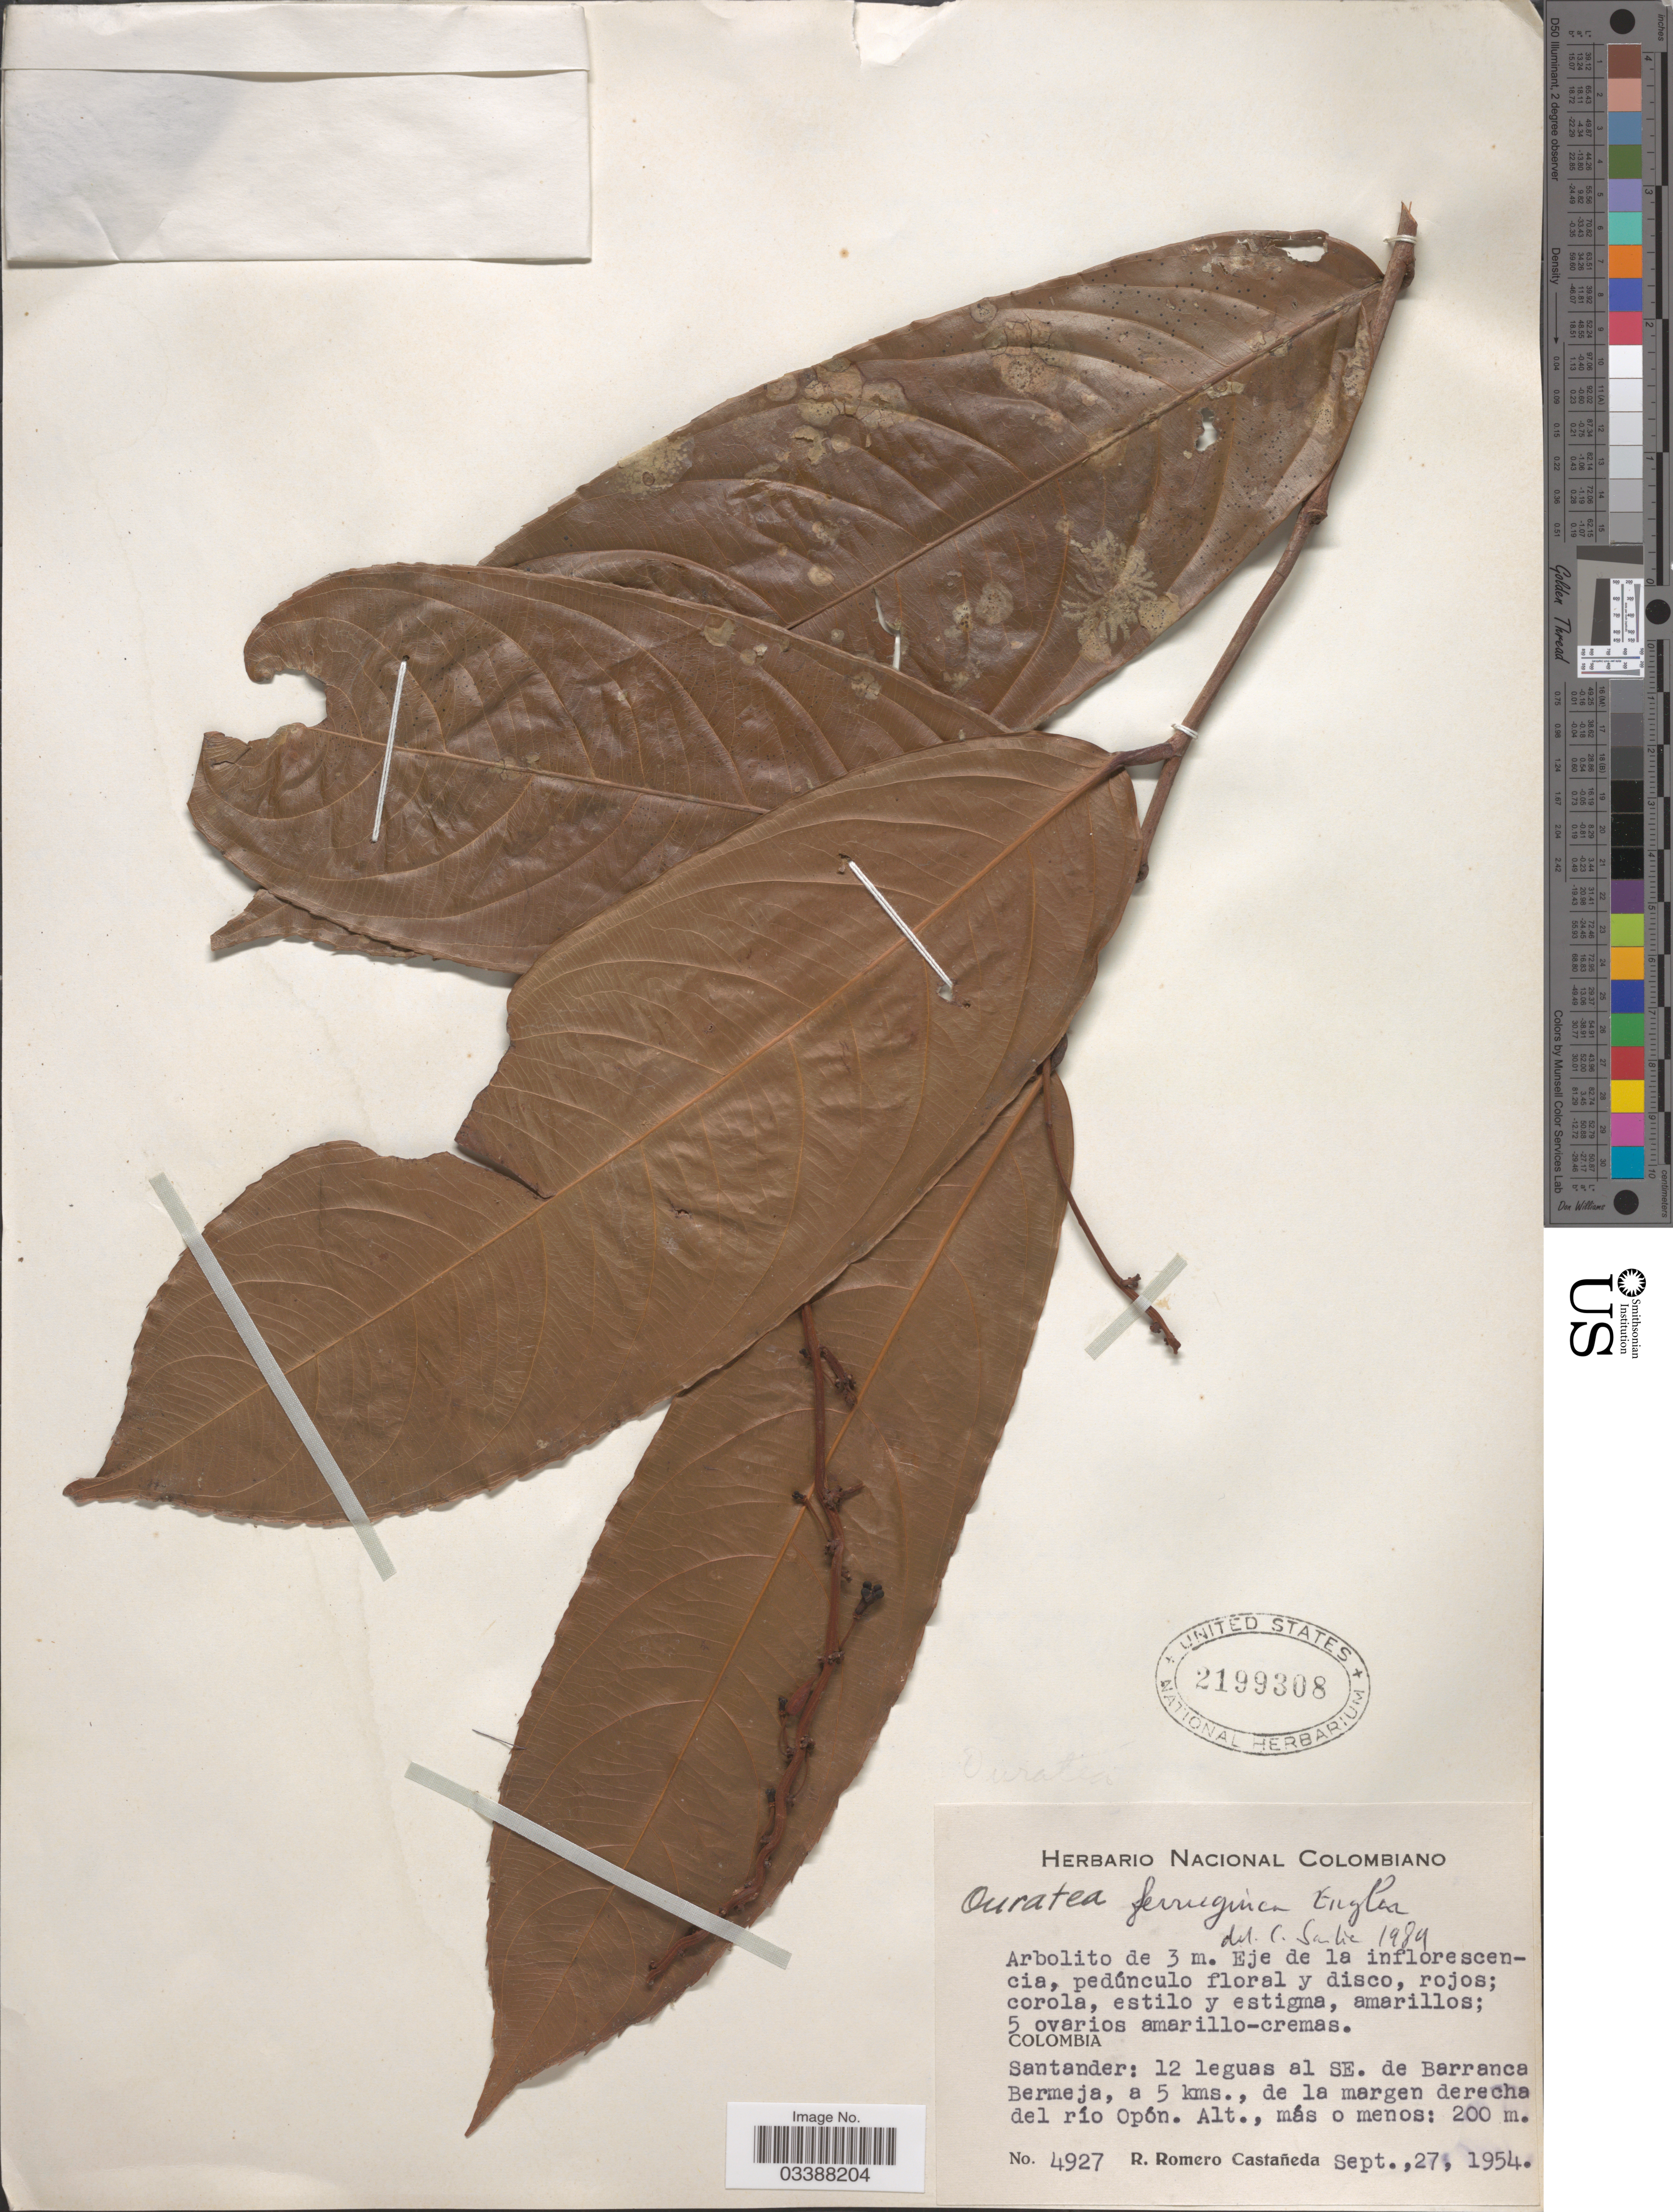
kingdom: Plantae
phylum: Tracheophyta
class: Magnoliopsida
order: Malpighiales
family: Ochnaceae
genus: Ouratea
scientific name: Ouratea ferruginea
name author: Engl.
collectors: R. Romero Castañeda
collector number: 4927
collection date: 1954-09-27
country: Colombia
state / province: Santander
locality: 12 leguas al SE. de Barranca Bermeja, a 5 kms., de la margen derecha del río Opón.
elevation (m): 200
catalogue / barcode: US 2199308